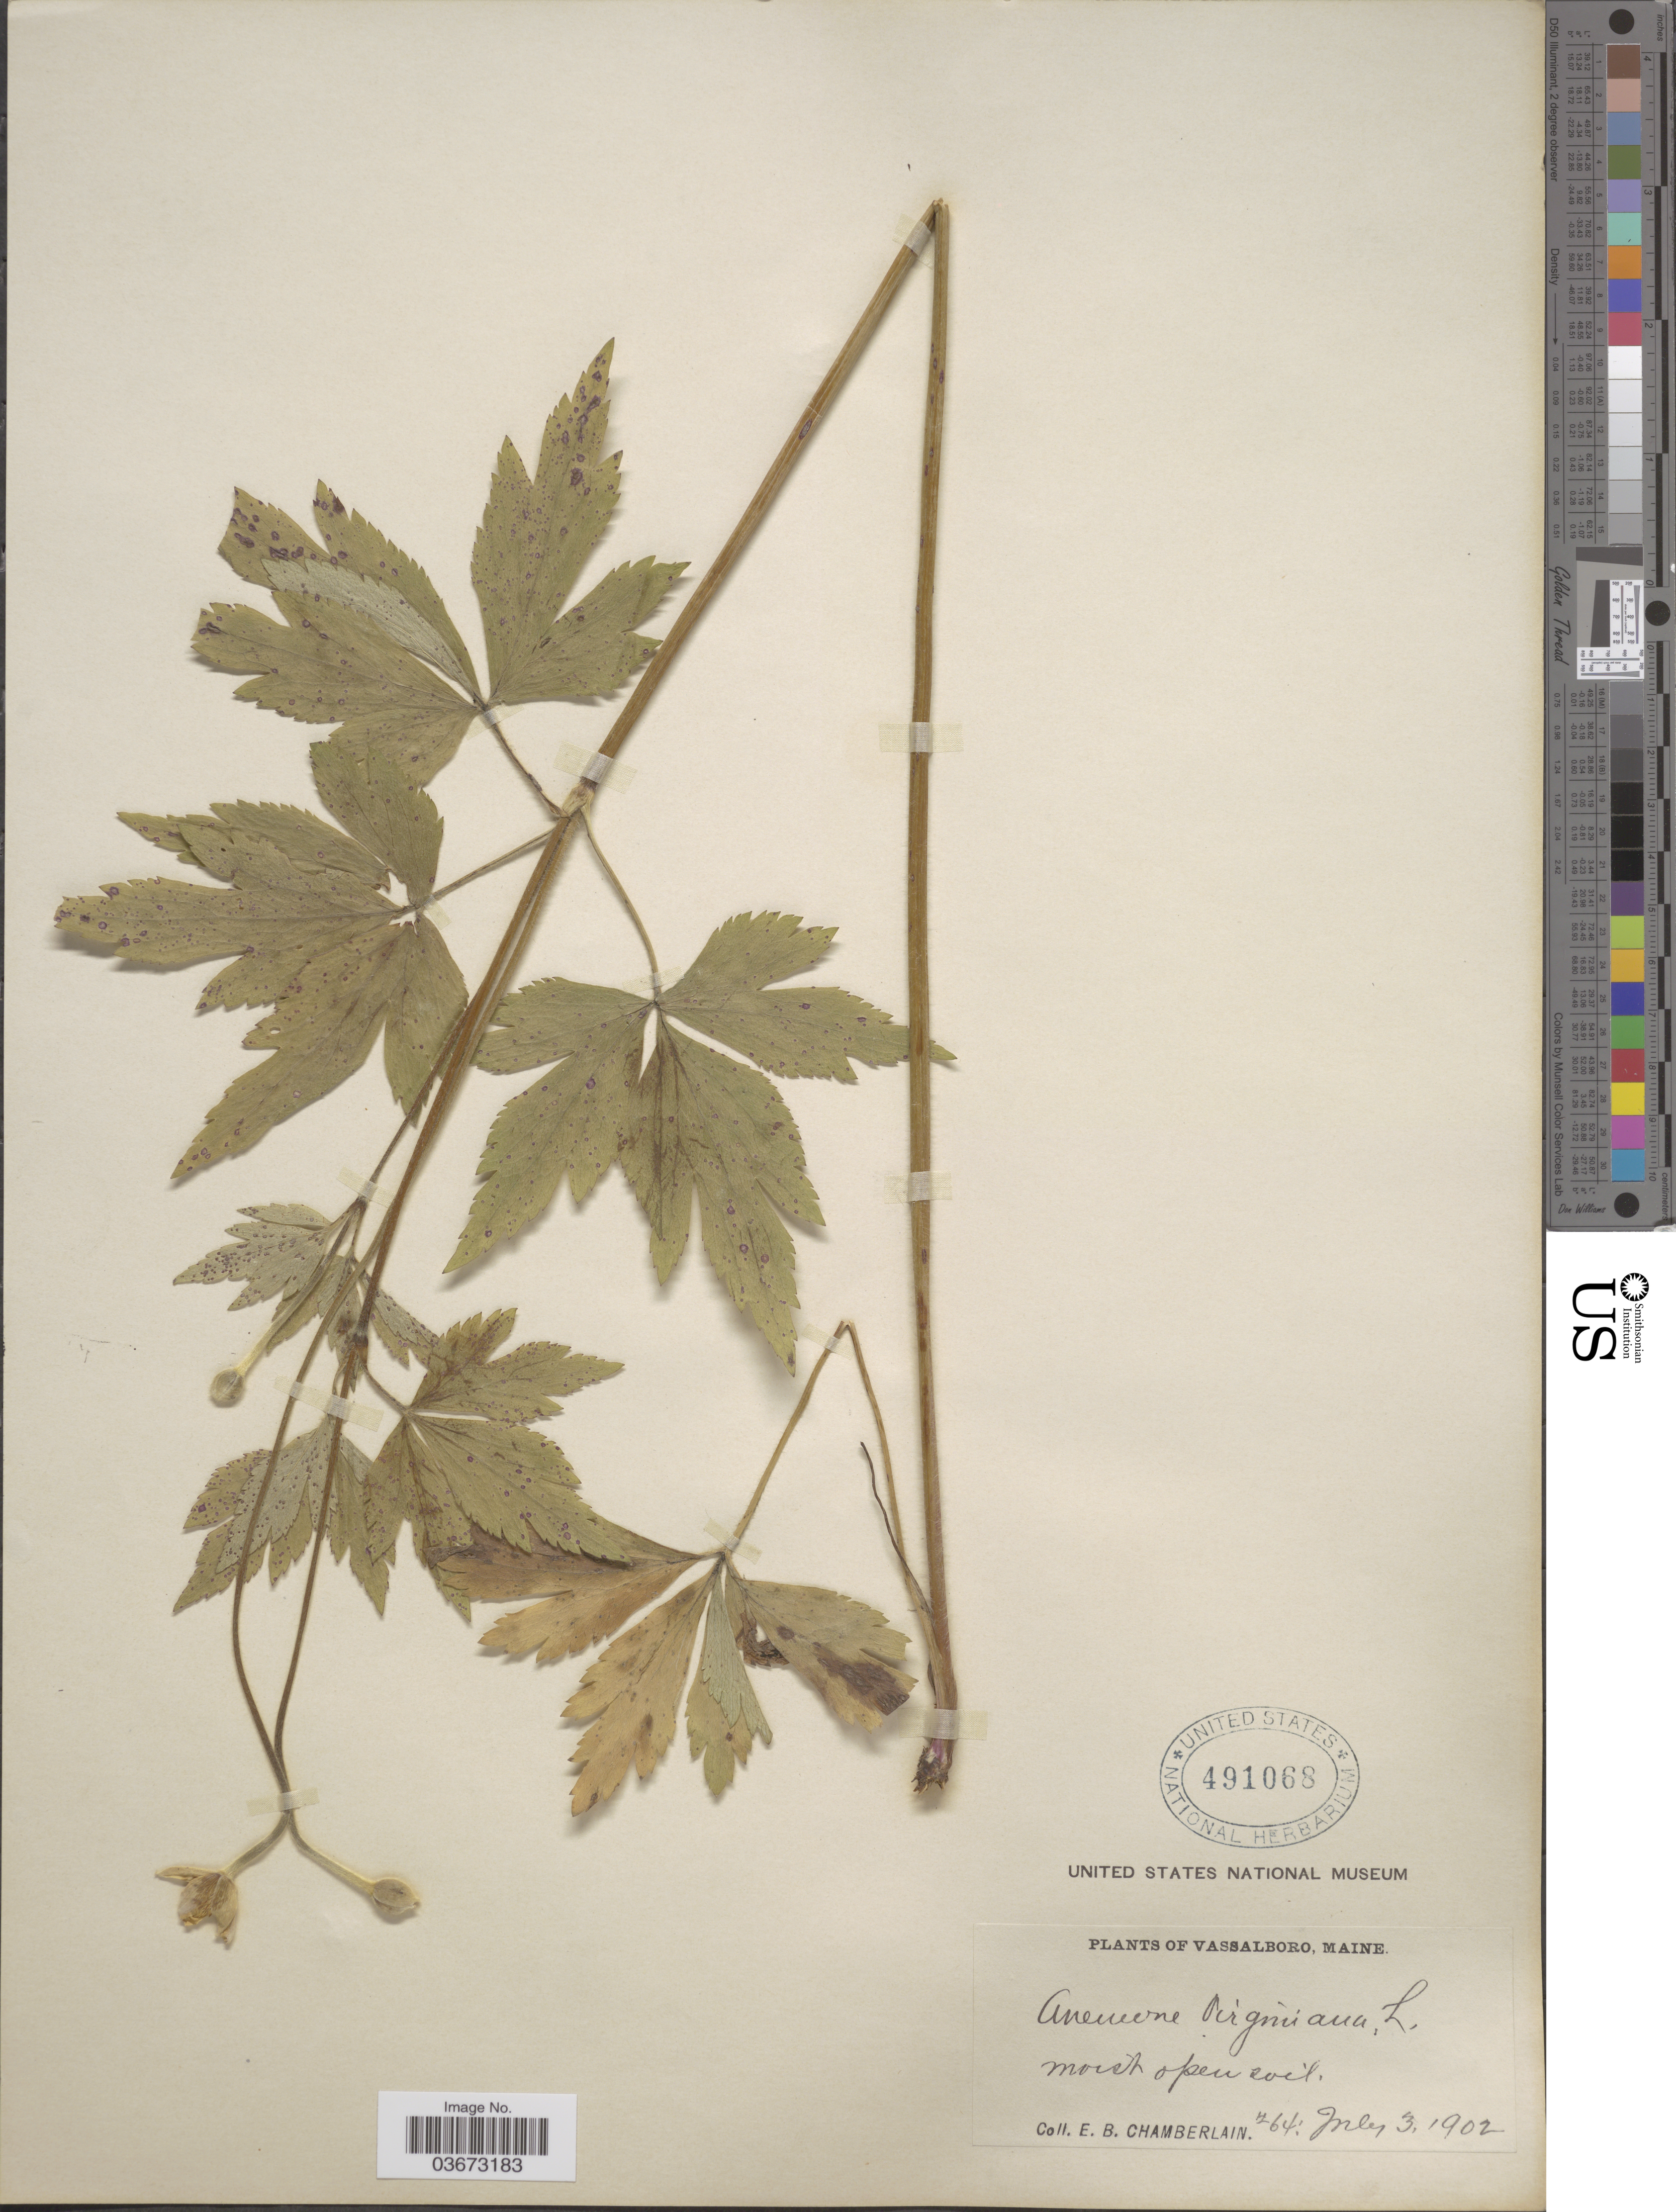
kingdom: Plantae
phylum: Tracheophyta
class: Magnoliopsida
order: Ranunculales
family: Ranunculaceae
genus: Anemone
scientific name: Anemone virginiana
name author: L.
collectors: E. Chamberlain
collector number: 64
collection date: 1902-07-03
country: United States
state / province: Maine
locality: Vassalboro.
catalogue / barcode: US 491068